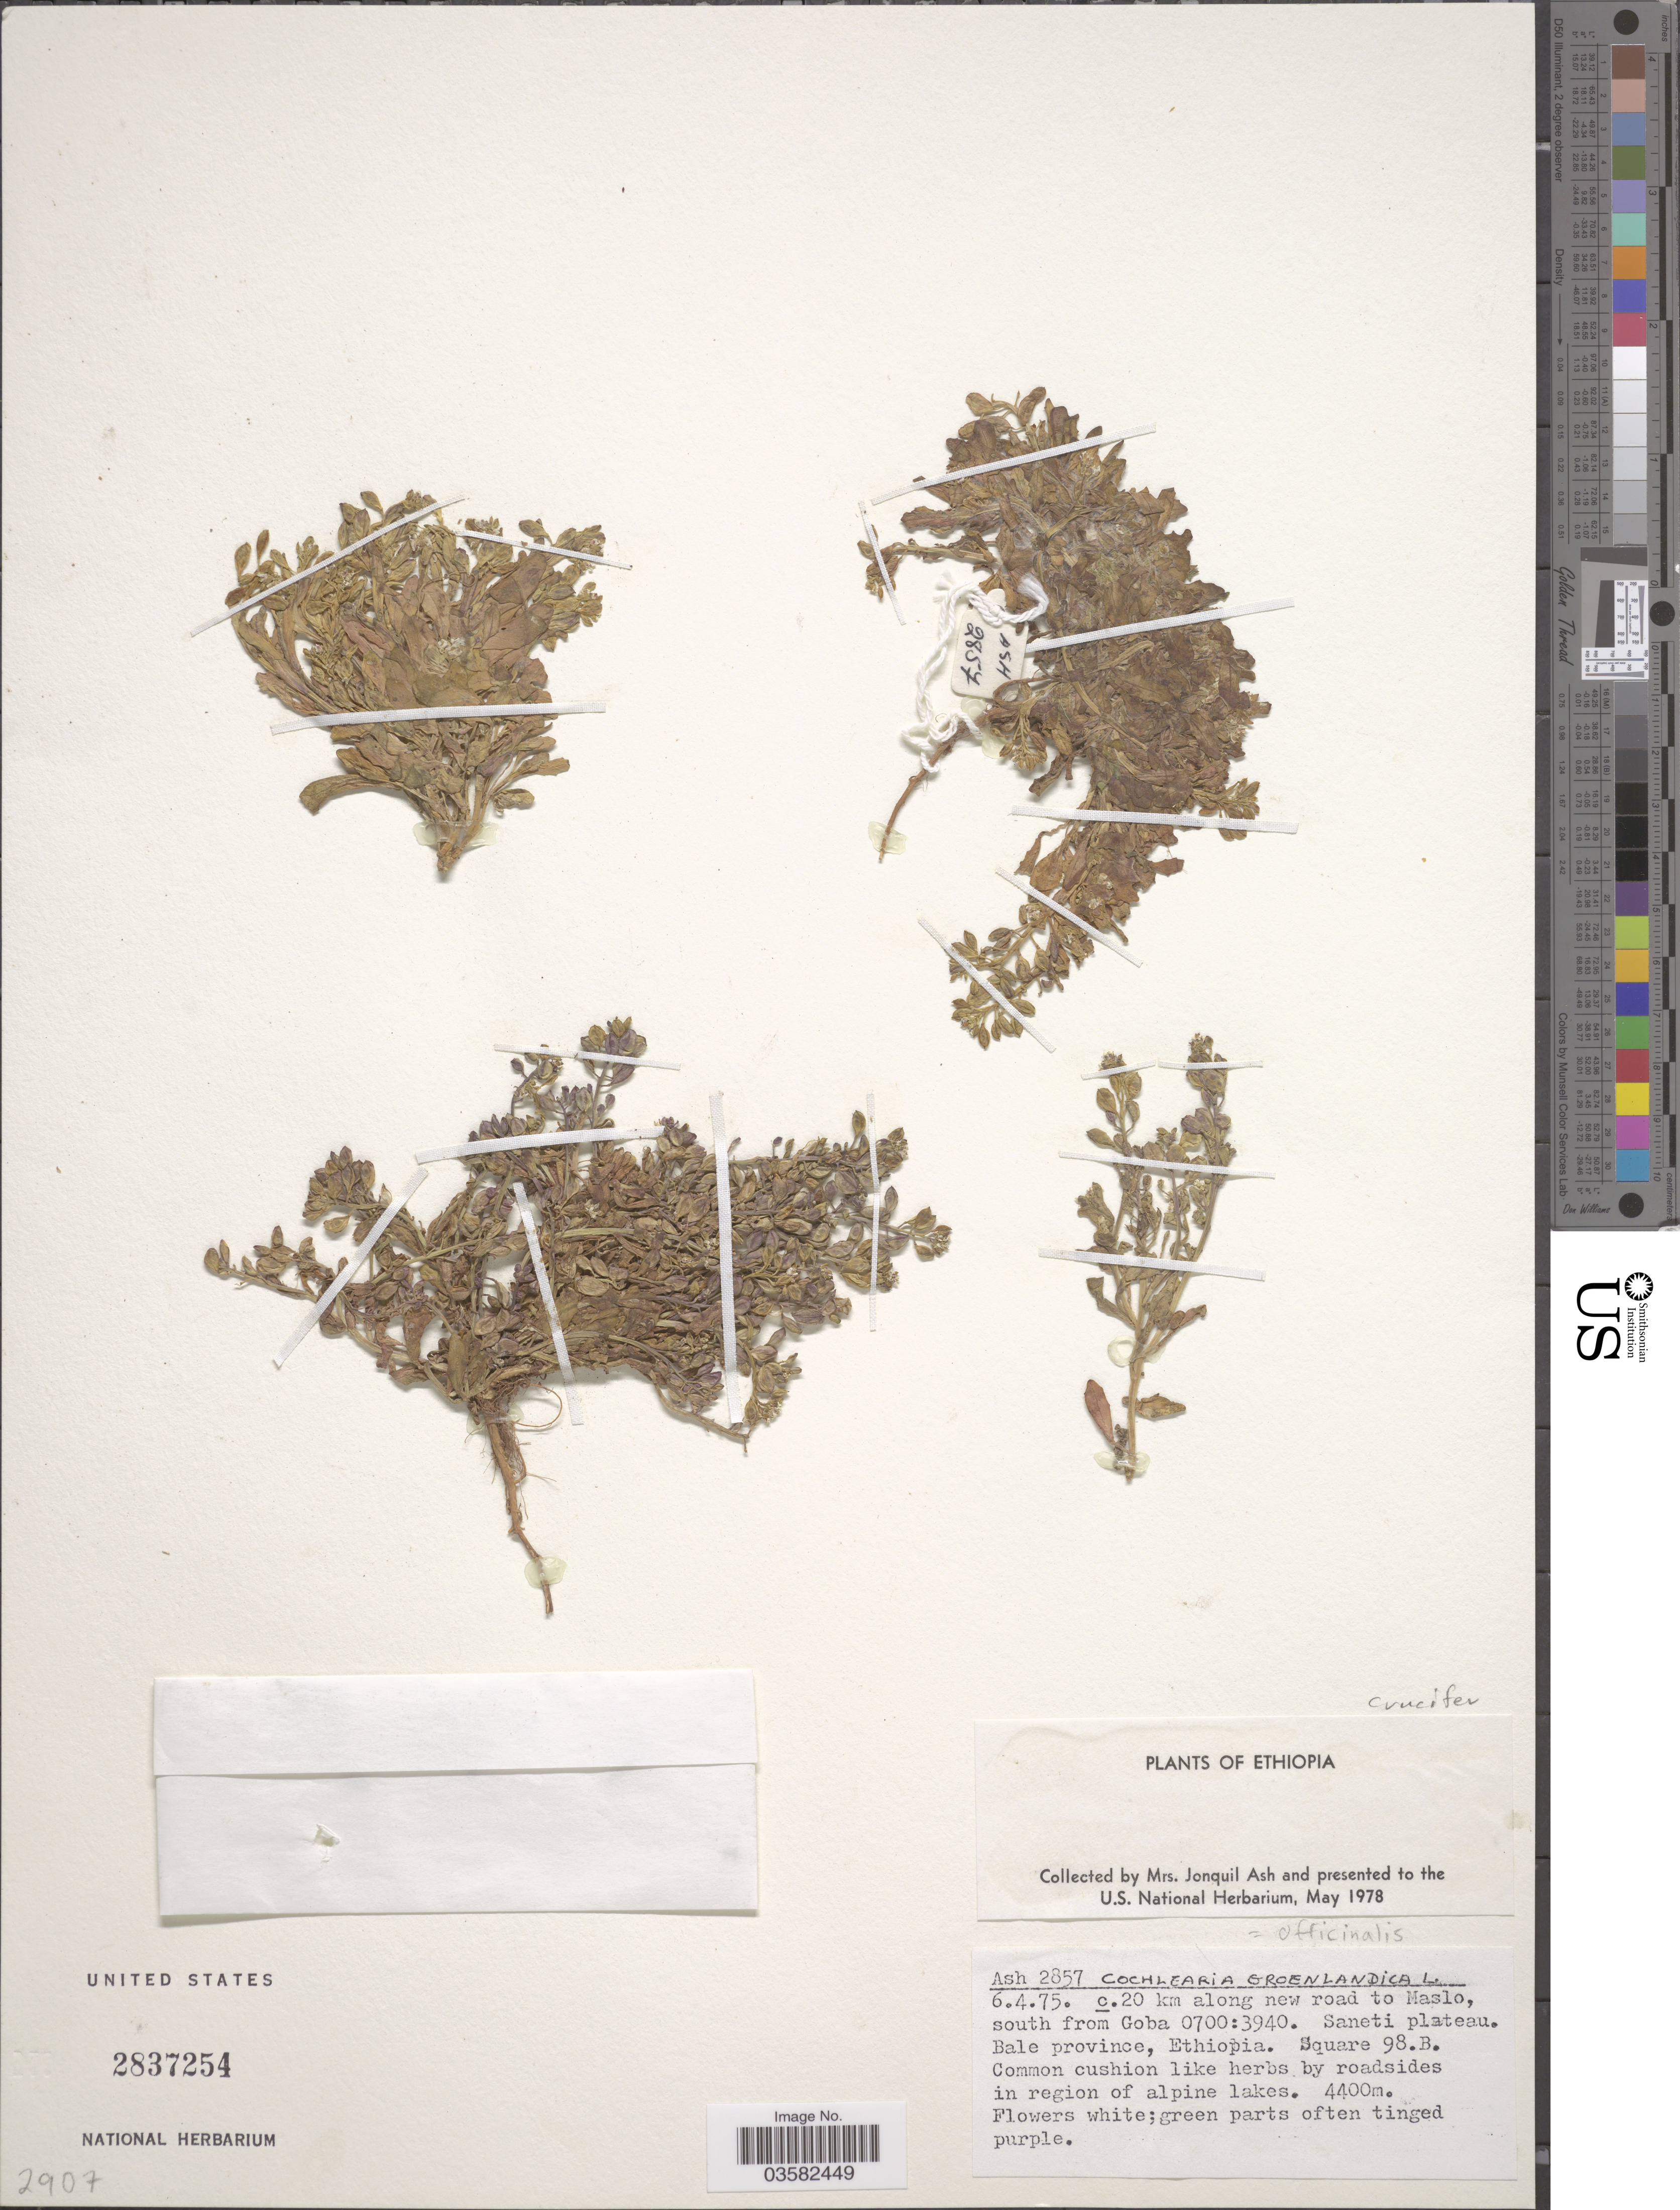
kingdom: Plantae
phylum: Tracheophyta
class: Magnoliopsida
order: Brassicales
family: Brassicaceae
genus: Cochlearia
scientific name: Cochlearia officinalis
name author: L.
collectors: J. Ash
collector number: Ash 2857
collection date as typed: Transcribed d/m/y: 6/4/75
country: Ethiopia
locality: C. 20 km along new road to Maslo, south from Goba 0700:3940. Saneti plateau. Bale province.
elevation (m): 4400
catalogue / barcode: US 2837254